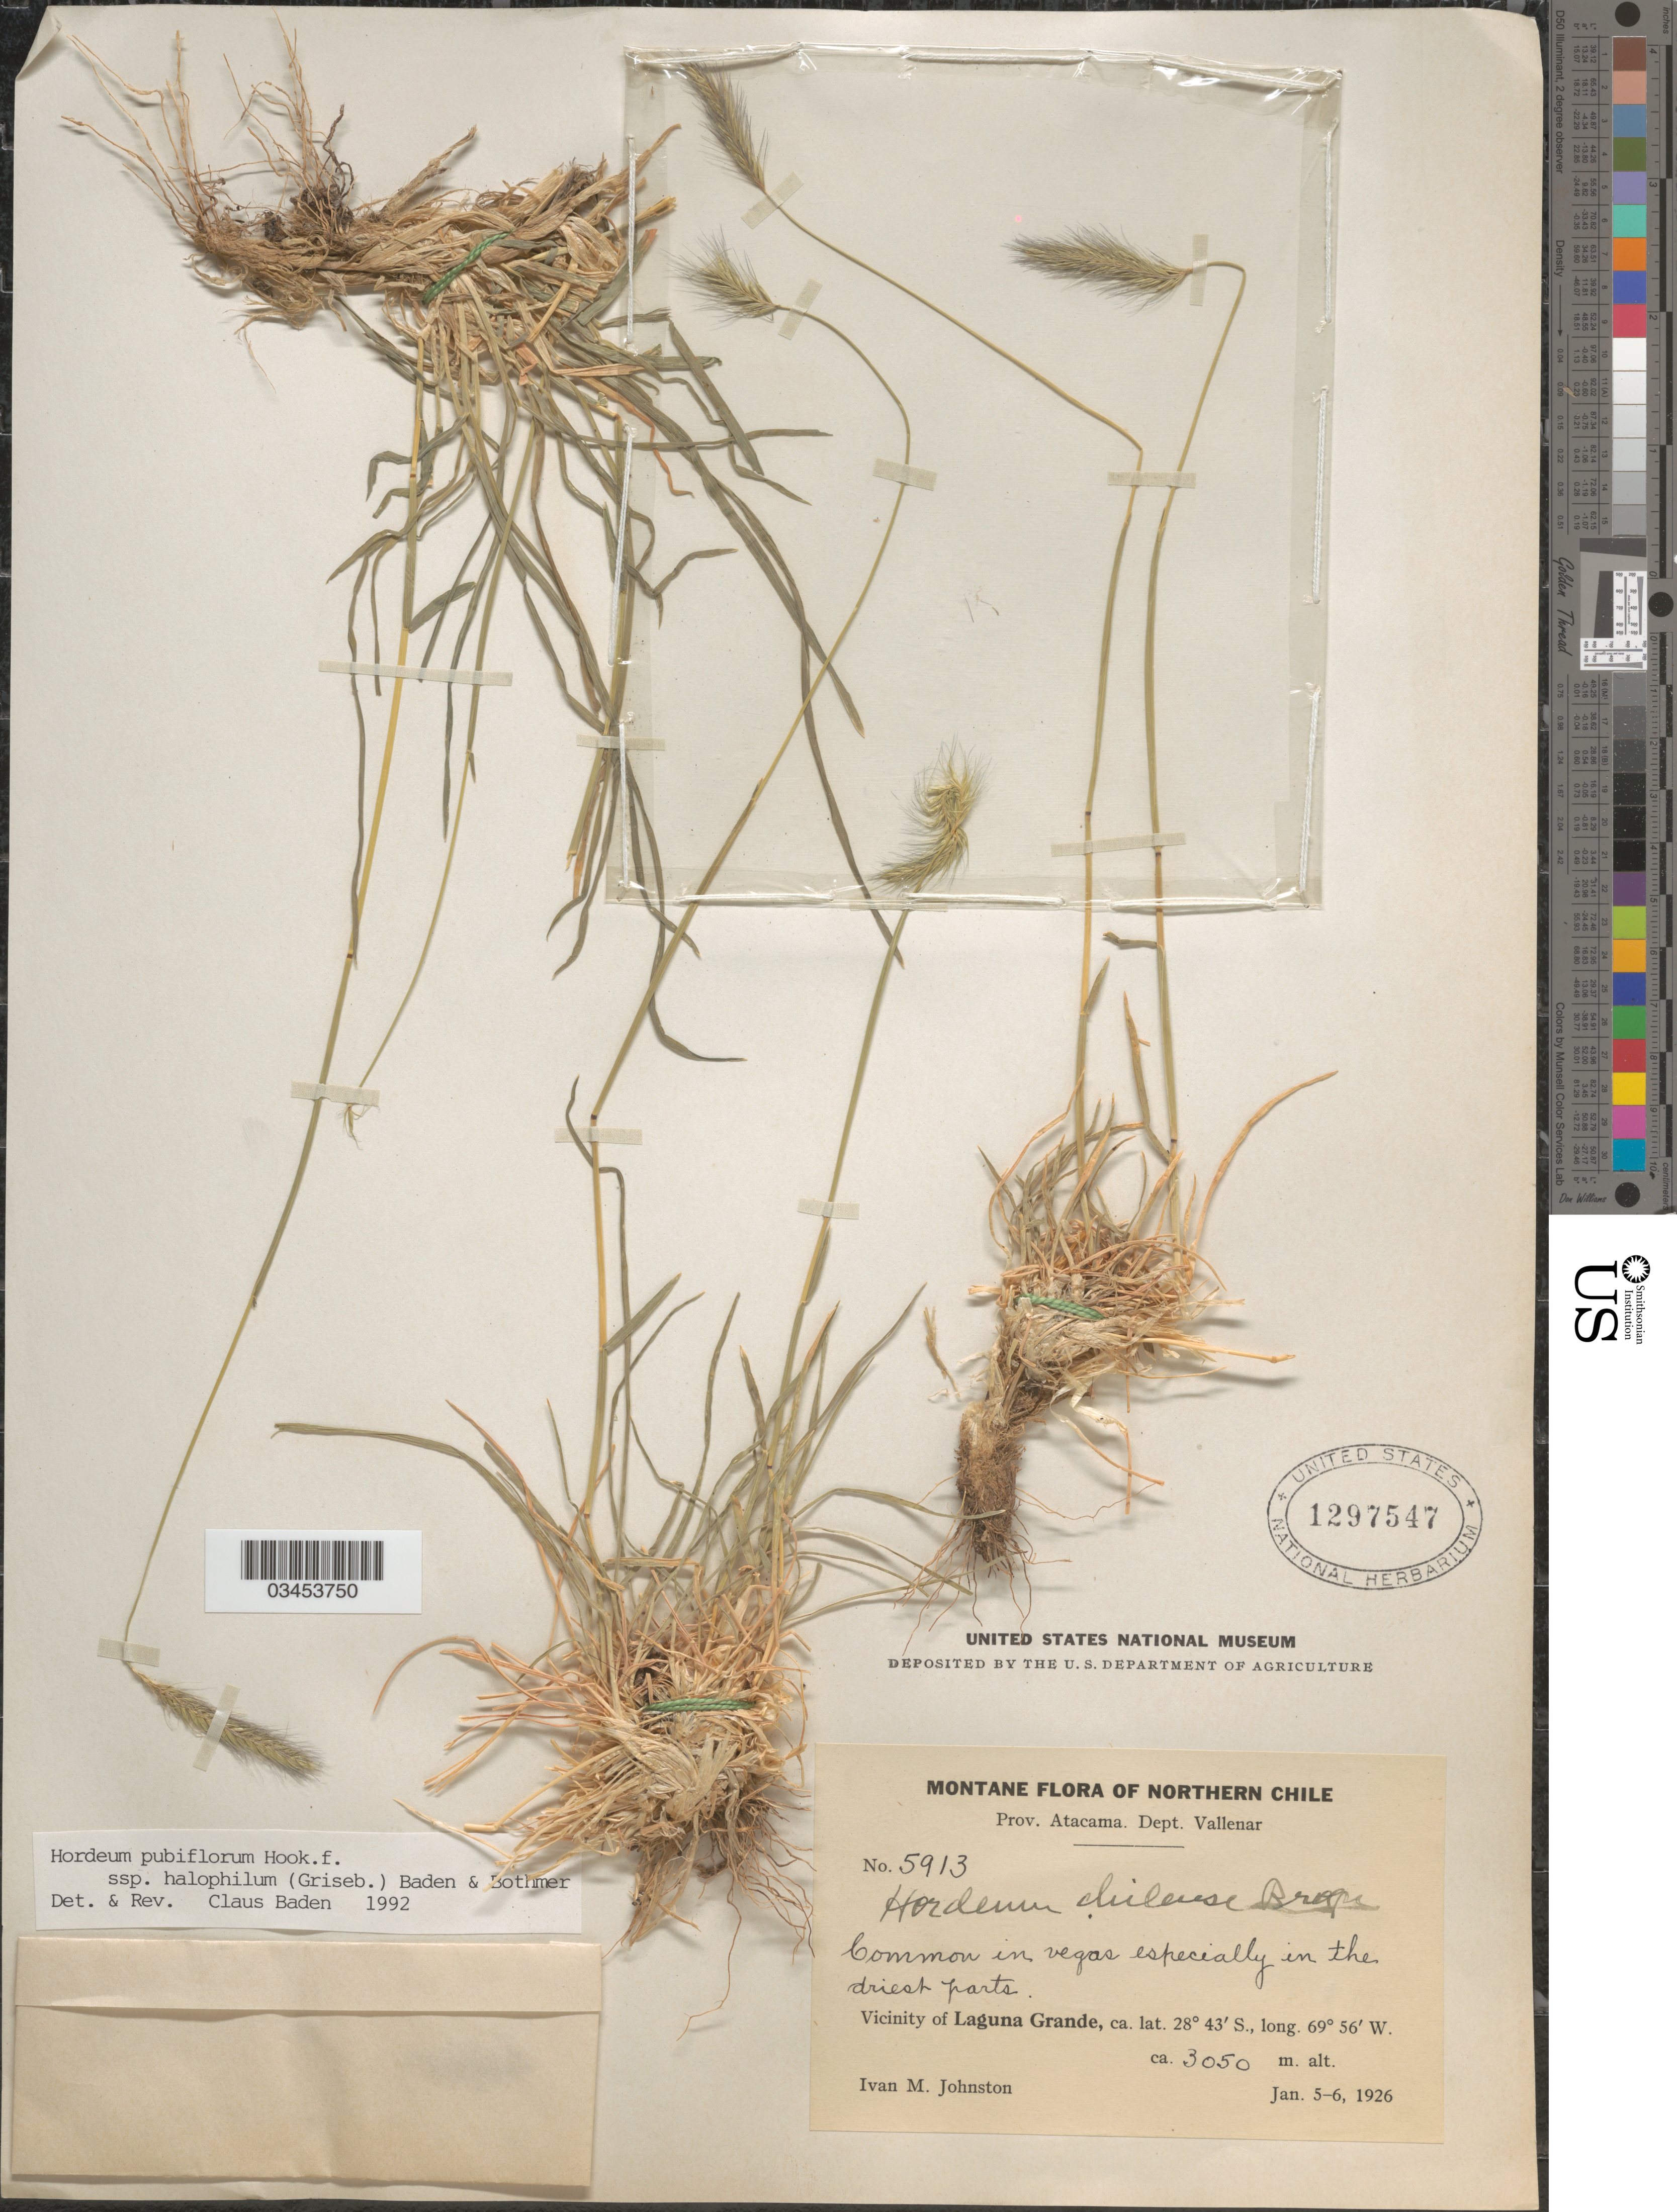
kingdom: Plantae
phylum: Tracheophyta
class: Liliopsida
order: Poales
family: Poaceae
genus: Hordeum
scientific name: Hordeum pubiflorum subsp. halophilum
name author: Hook. f.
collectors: I.M. Johnston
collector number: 5913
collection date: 1926-01-05/1926-01-06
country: Chile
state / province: Atacama (III)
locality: Montane of Northern Chile. Dept. Vallenar.Vicinity of Laguna Grande.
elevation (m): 3050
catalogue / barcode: US 1297547